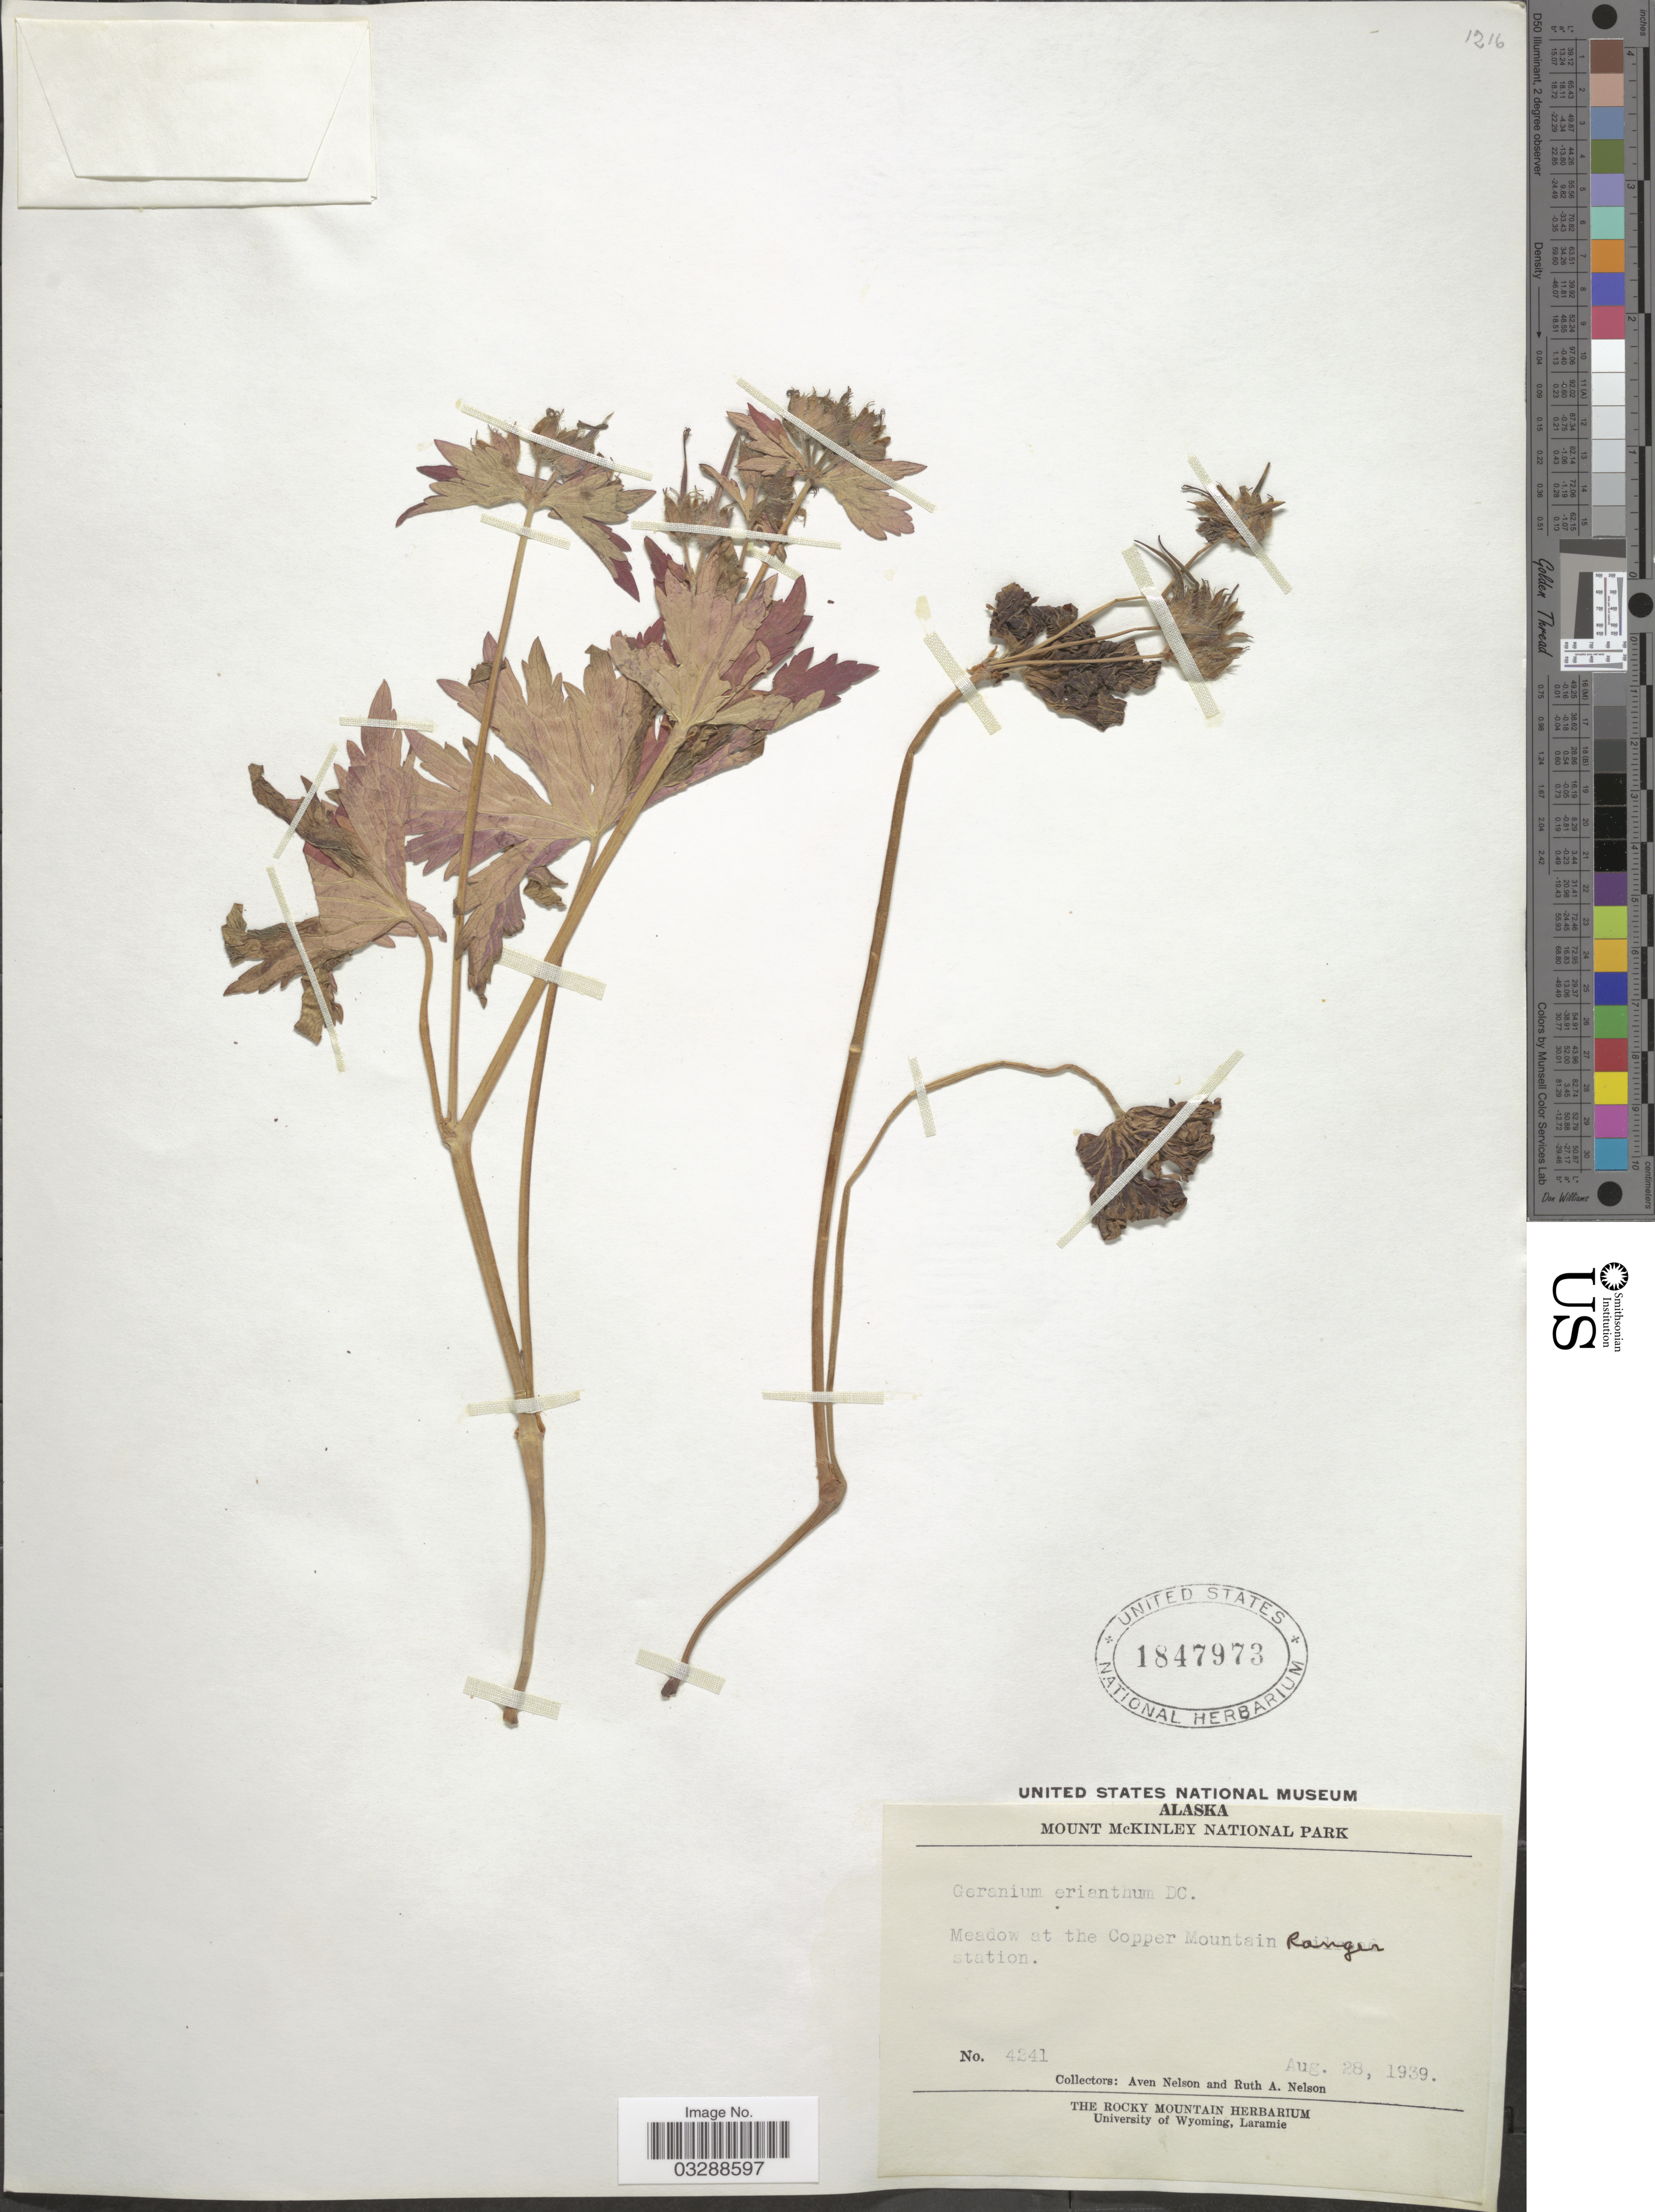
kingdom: Plantae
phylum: Tracheophyta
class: Magnoliopsida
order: Geraniales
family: Geraniaceae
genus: Geranium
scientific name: Geranium erianthum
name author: DC.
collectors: A. Nelson & R. A. Nelson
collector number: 4241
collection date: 1939-08-28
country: United States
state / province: Alaska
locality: Mount McKinley National Park, Meadow at the Copper Mountain Ranger station.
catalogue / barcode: US 1847973